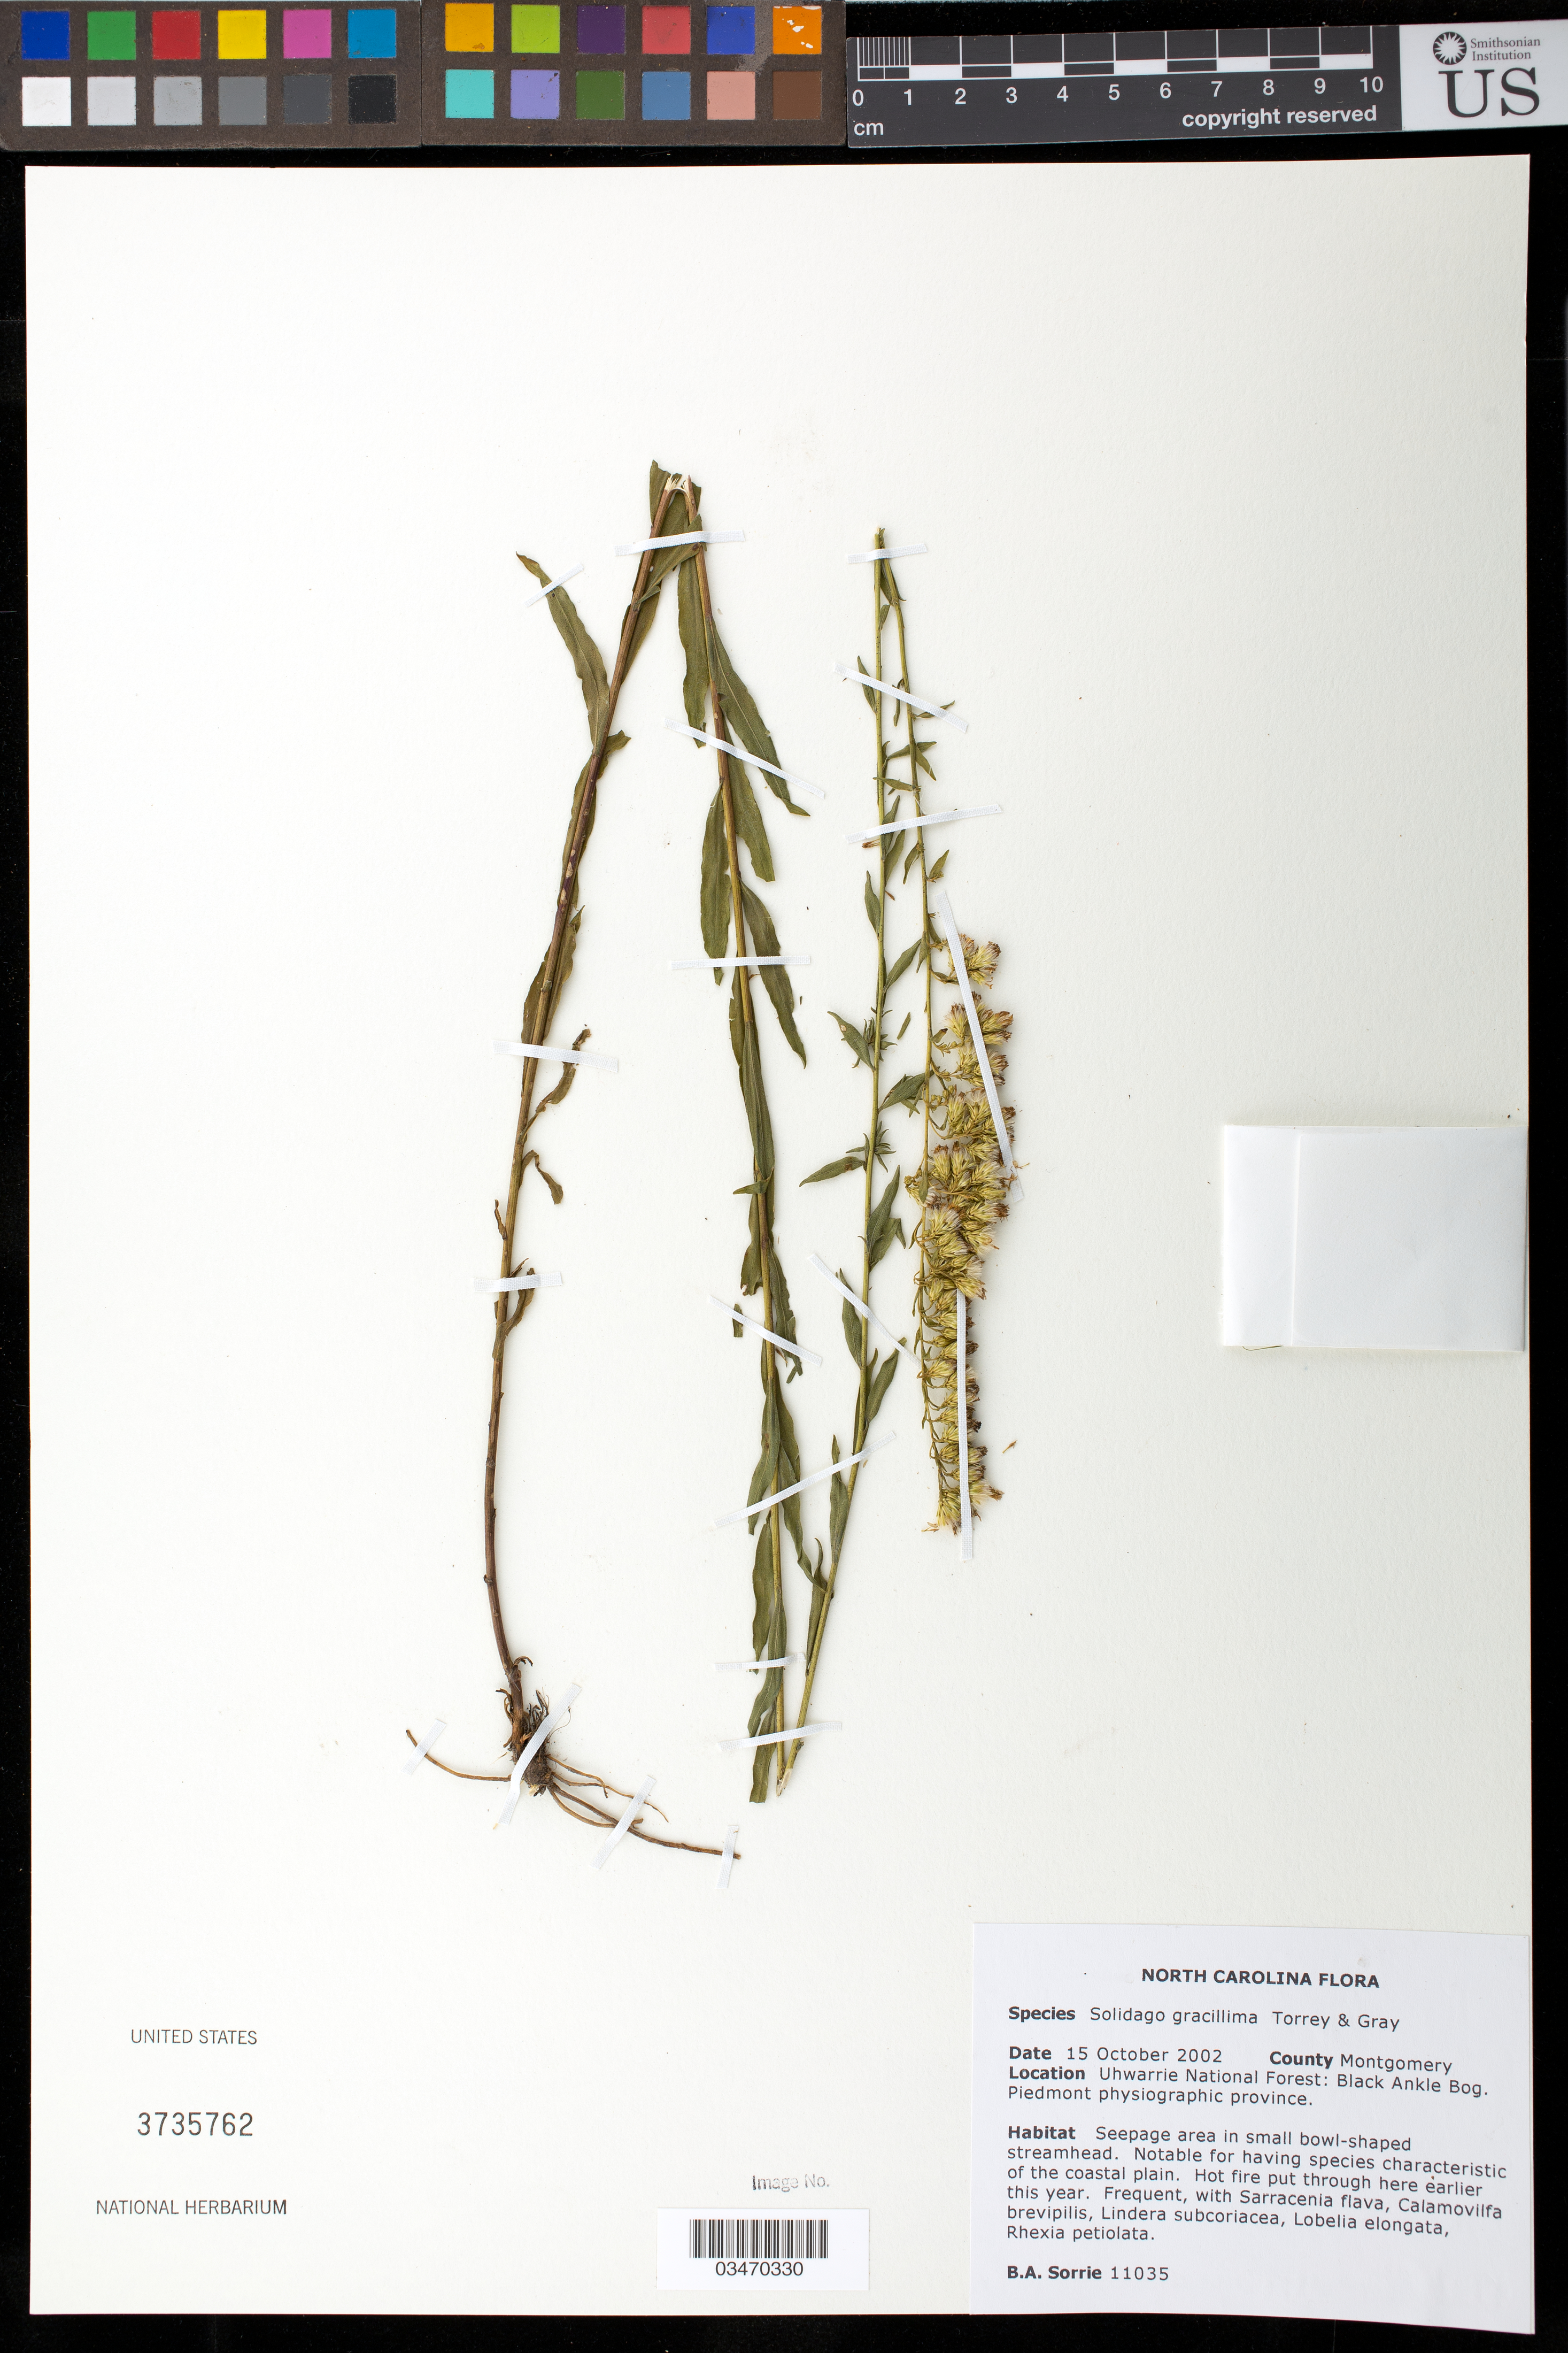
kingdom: Plantae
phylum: Tracheophyta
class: Magnoliopsida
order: Asterales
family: Asteraceae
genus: Solidago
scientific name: Solidago gracillima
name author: Torr. & A. Gray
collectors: B. A. Sorrie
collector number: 11035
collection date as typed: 15 Oct 2002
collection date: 2002-10-15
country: United States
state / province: North Carolina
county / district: Montgomery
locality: Uhwarrie National Forest: Black Ankle Bog. Piedmont physiographic province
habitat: Seepage area in small bowl-shaped streamhead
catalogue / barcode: US 3735762